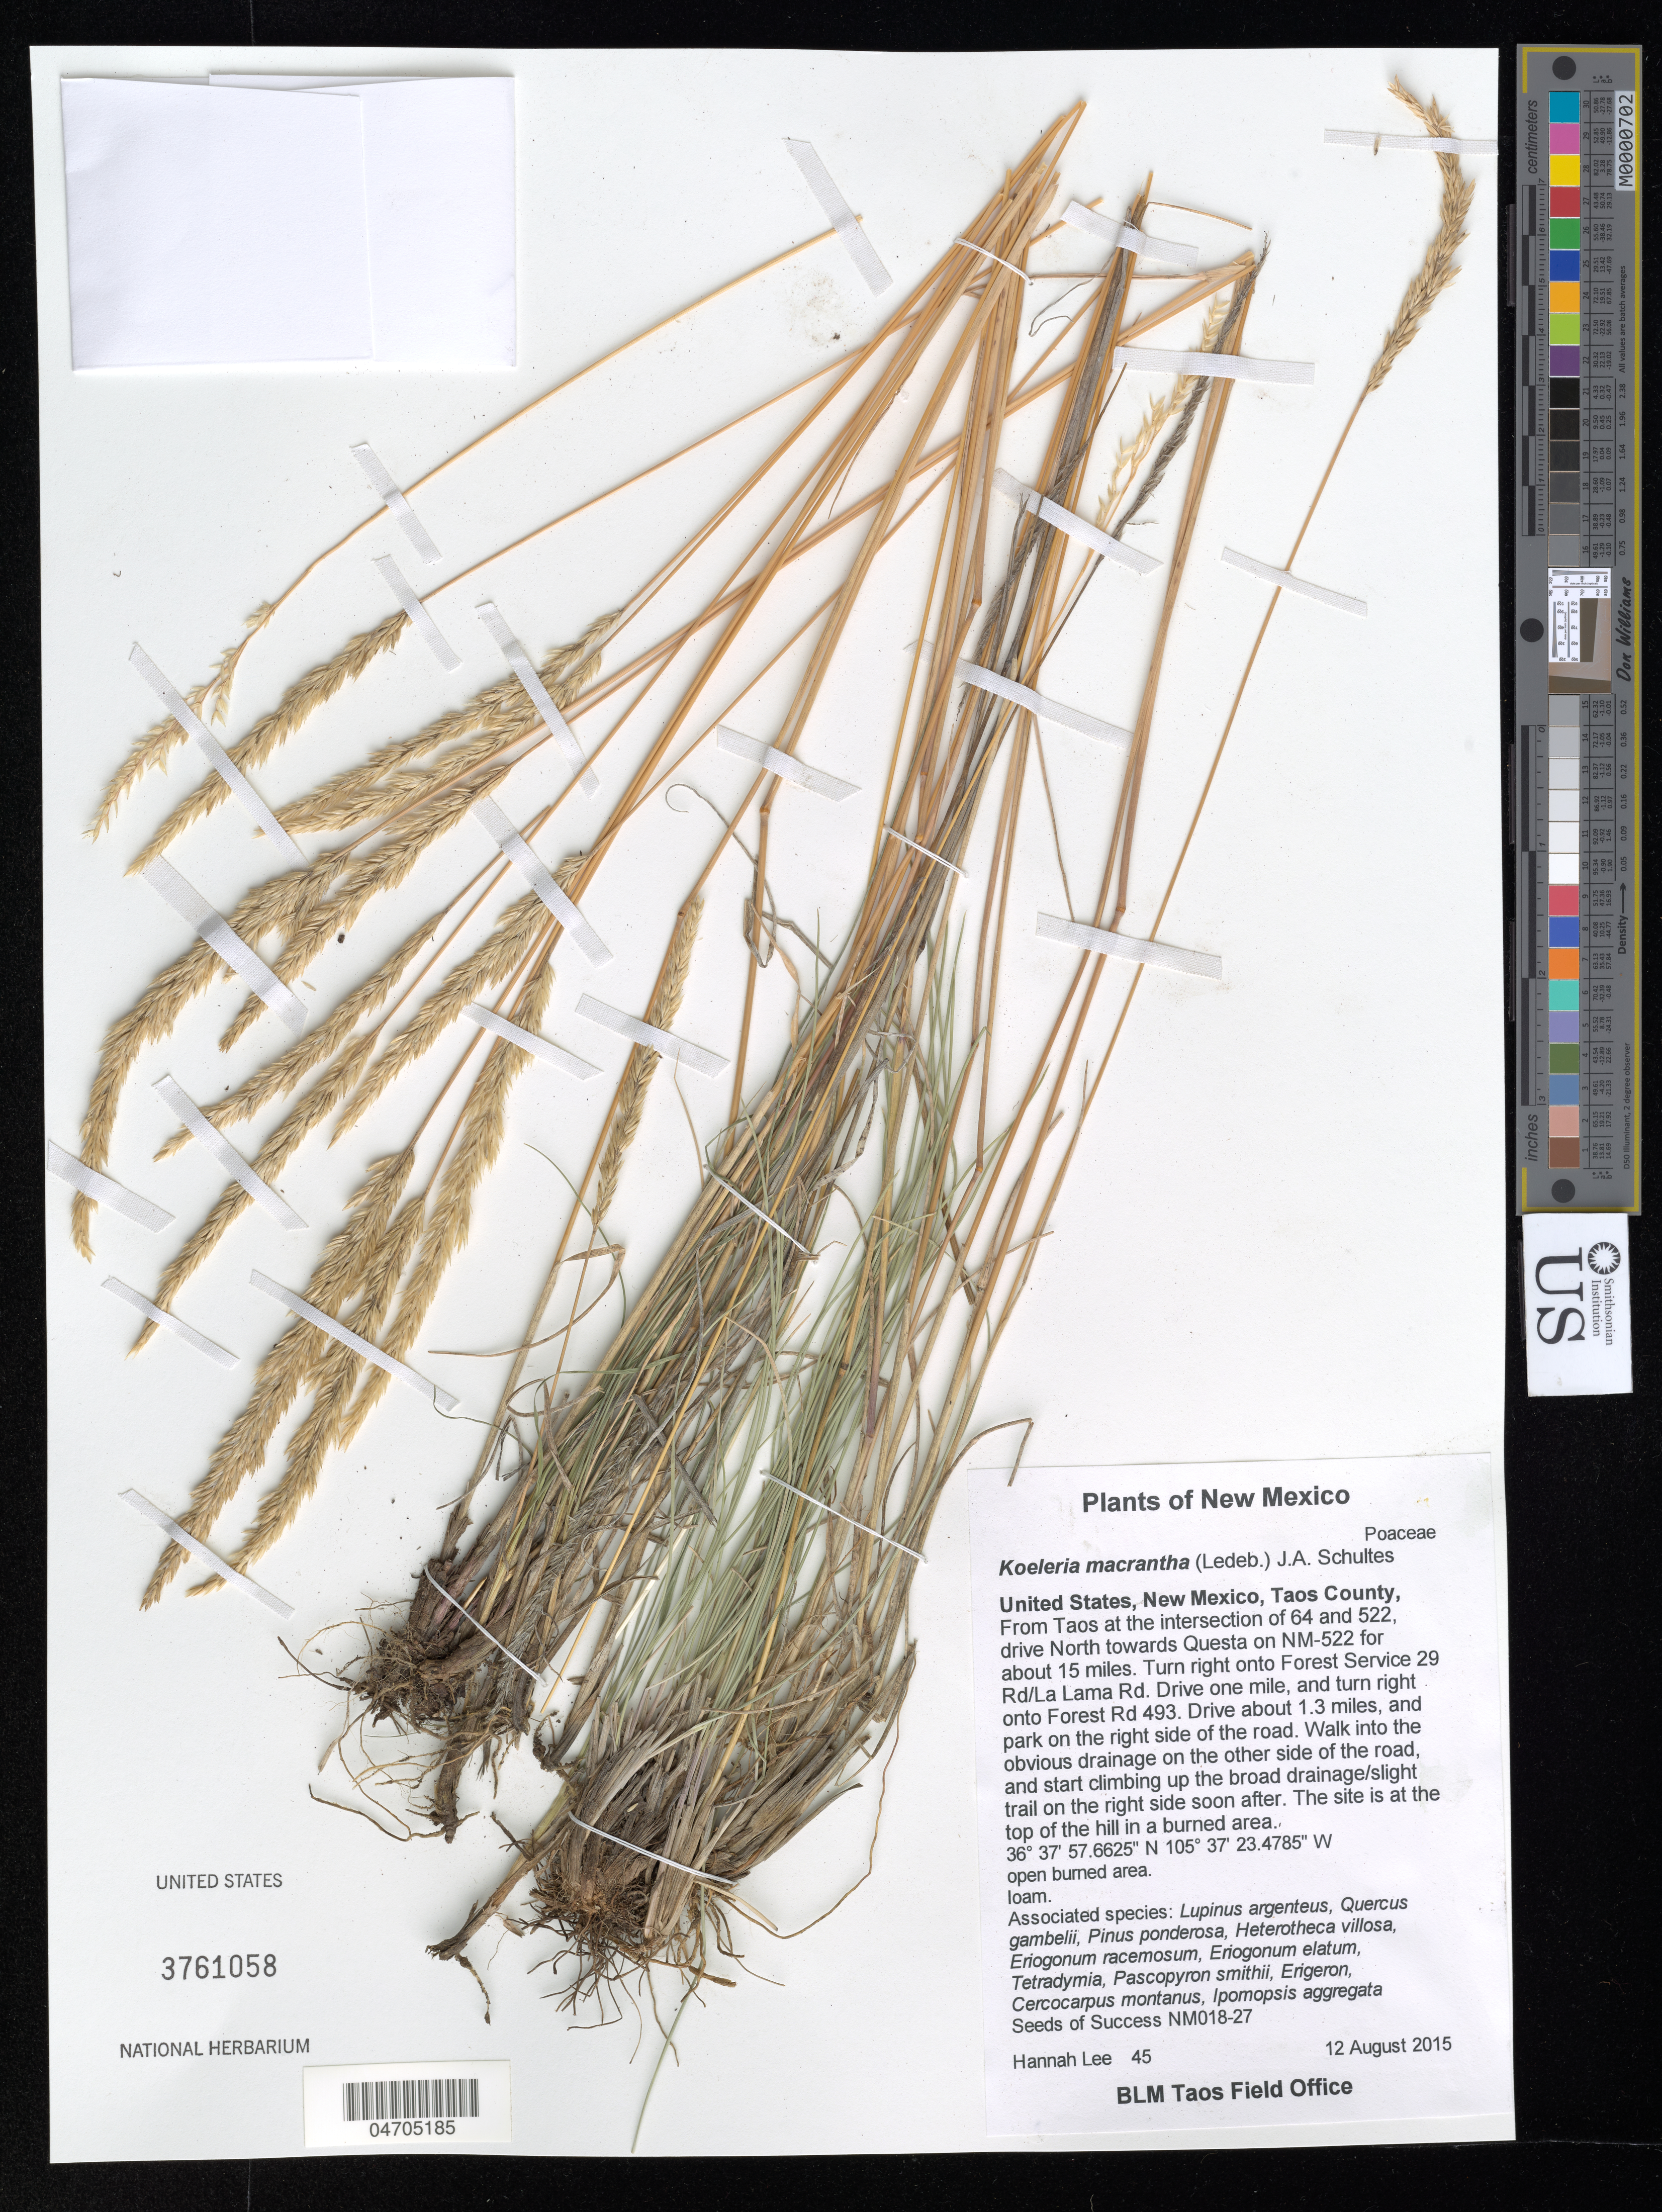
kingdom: Plantae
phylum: Tracheophyta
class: Liliopsida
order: Poales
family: Poaceae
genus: Koeleria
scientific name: Koeleria macrantha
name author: (Ledeb.) Schult.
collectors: H. Lee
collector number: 45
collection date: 2015-08-12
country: United States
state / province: New Mexico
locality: Taos County, From Taos at the intersection of 64 and 522, drive North towards Questa on NM-522 for about 15 miles. Turn right onto Forest Service 29 Rd/La Lama Rd. Drive one mile, and turn right onto Forest Rd 493. Drive about 1.3 miles, and park on the right side of the road. Walk into the obvious drainage on the other side of the road, and start climbing up the broad drainage/slight trail on the right side soon after. The site is at the top of the hill in a burned area.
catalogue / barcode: US 3761058